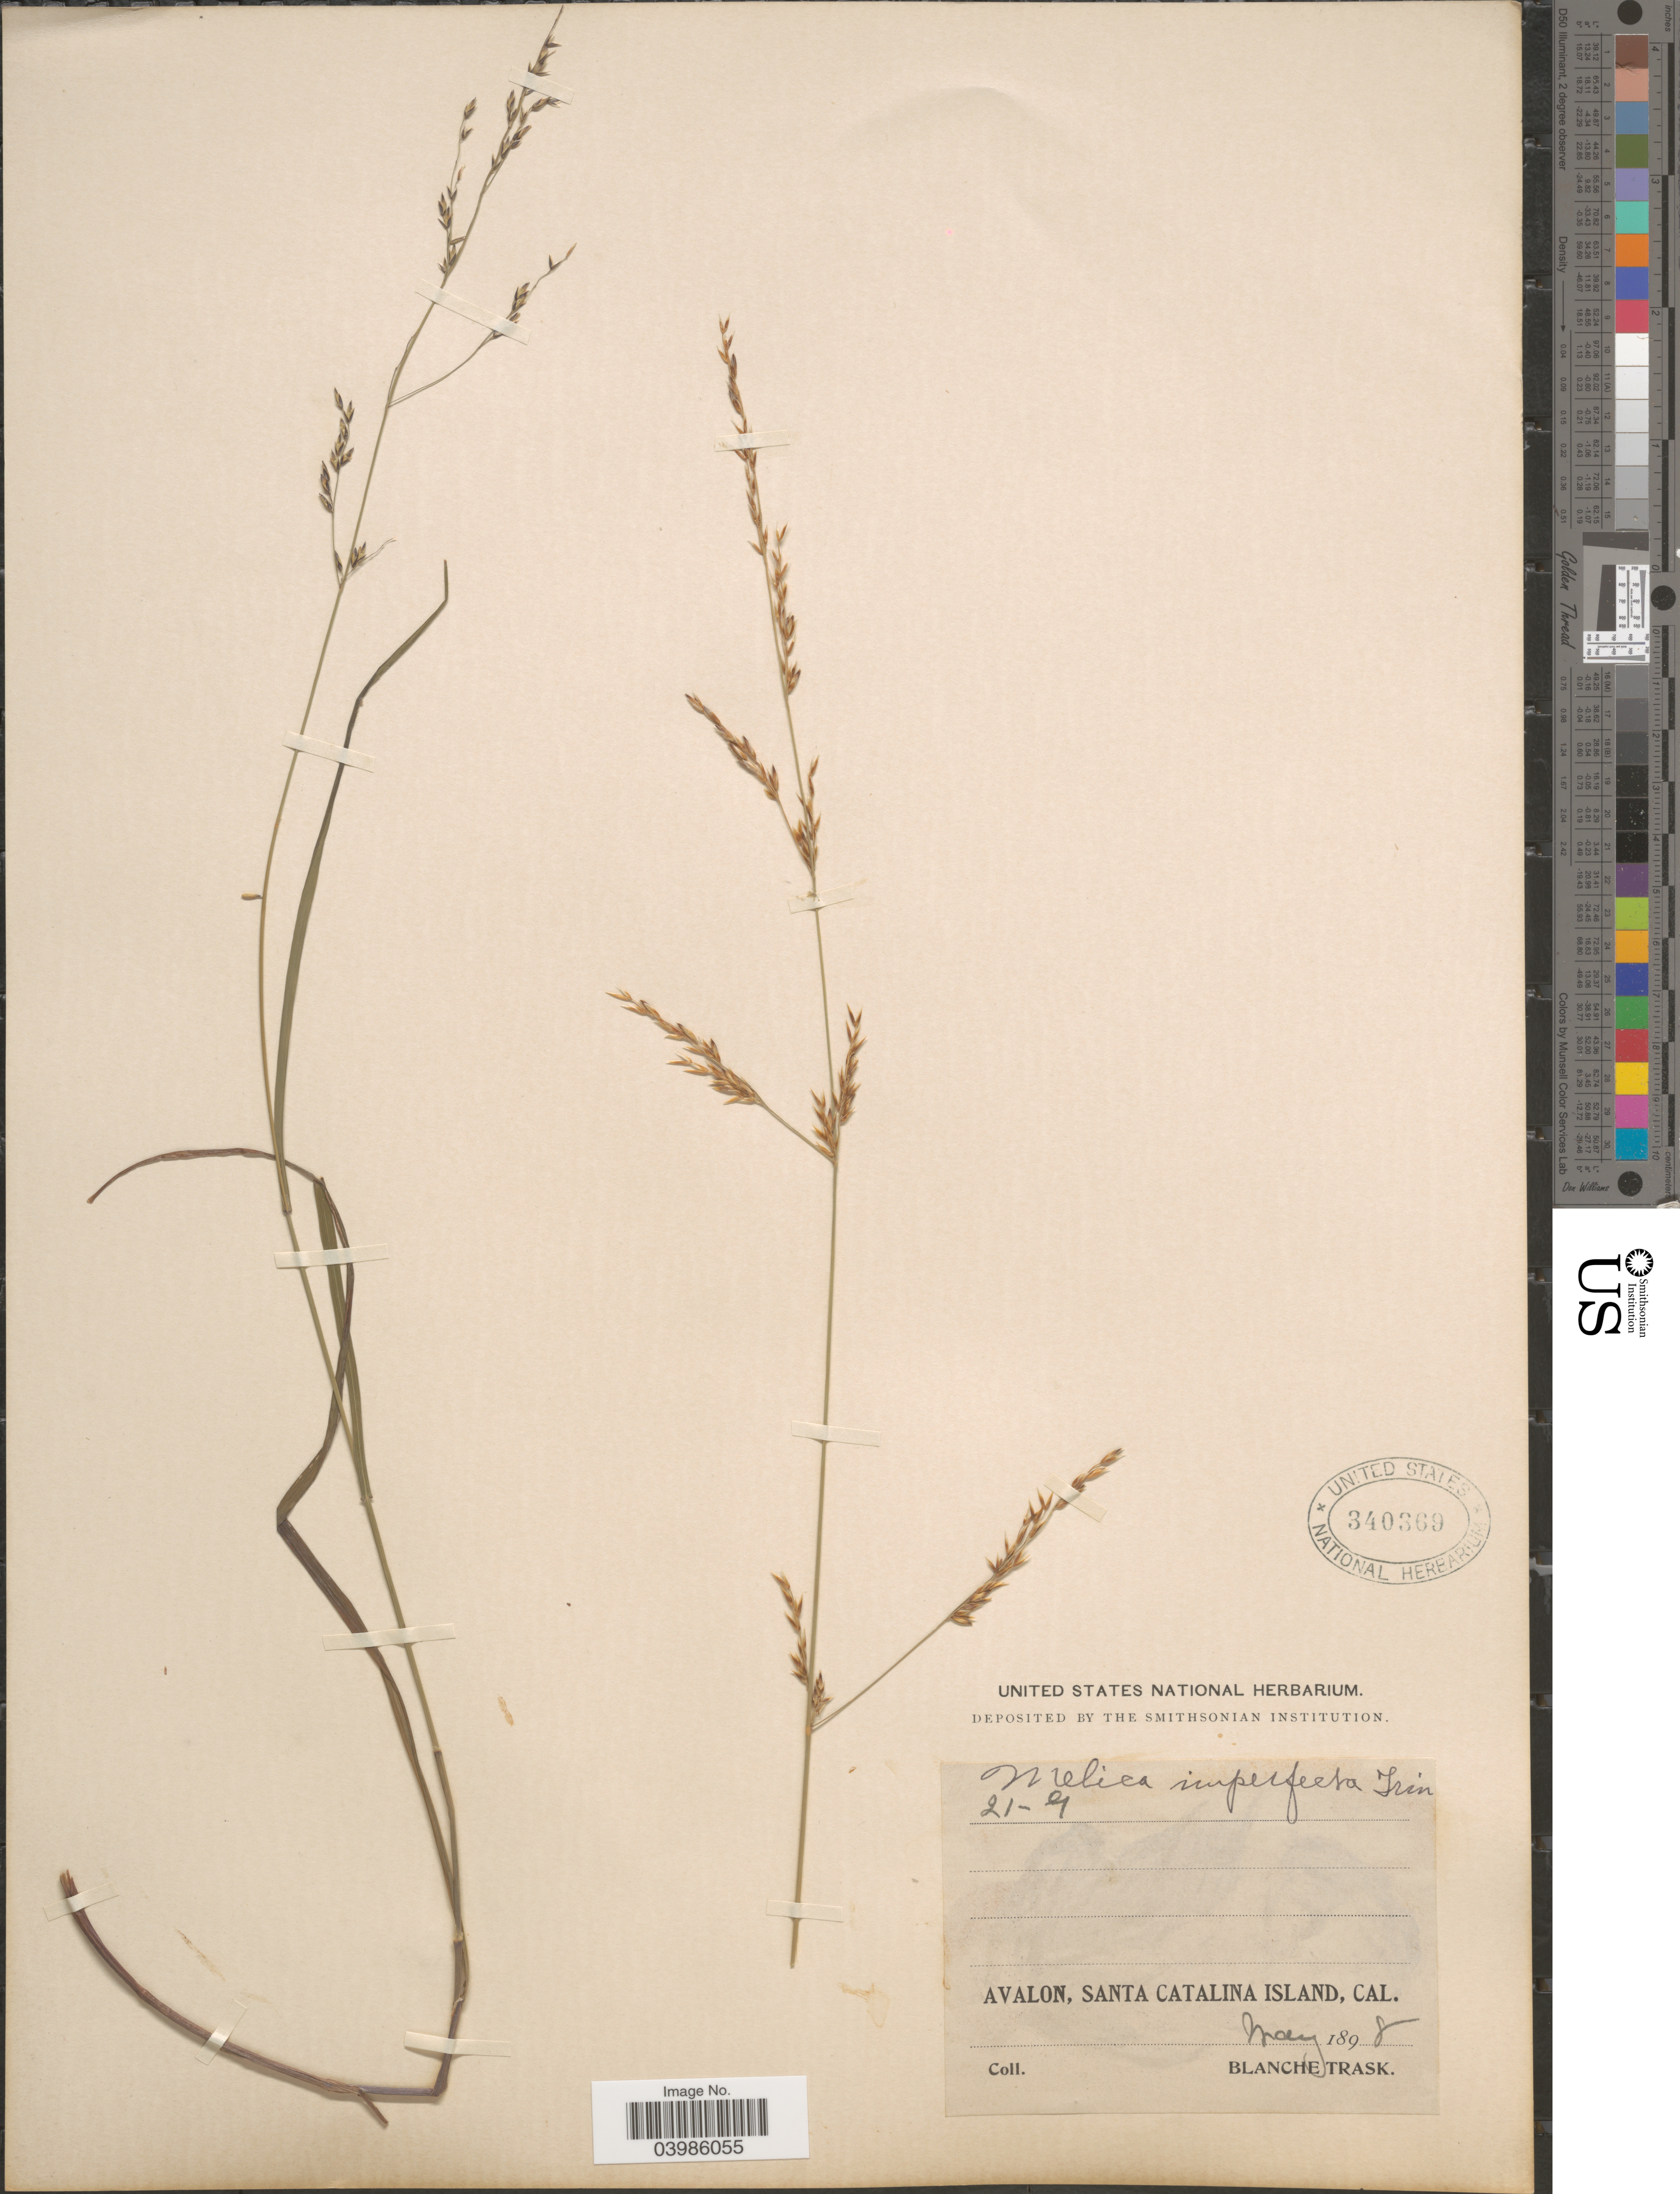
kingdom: Plantae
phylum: Tracheophyta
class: Liliopsida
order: Poales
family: Poaceae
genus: Melica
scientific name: Melica imperfecta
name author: Trin.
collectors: B. Trask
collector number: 21-G*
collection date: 1898-05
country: United States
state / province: California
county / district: Los Angeles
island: Santa Catalina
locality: Avalon, Santa Catalina Island.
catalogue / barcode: US 340369